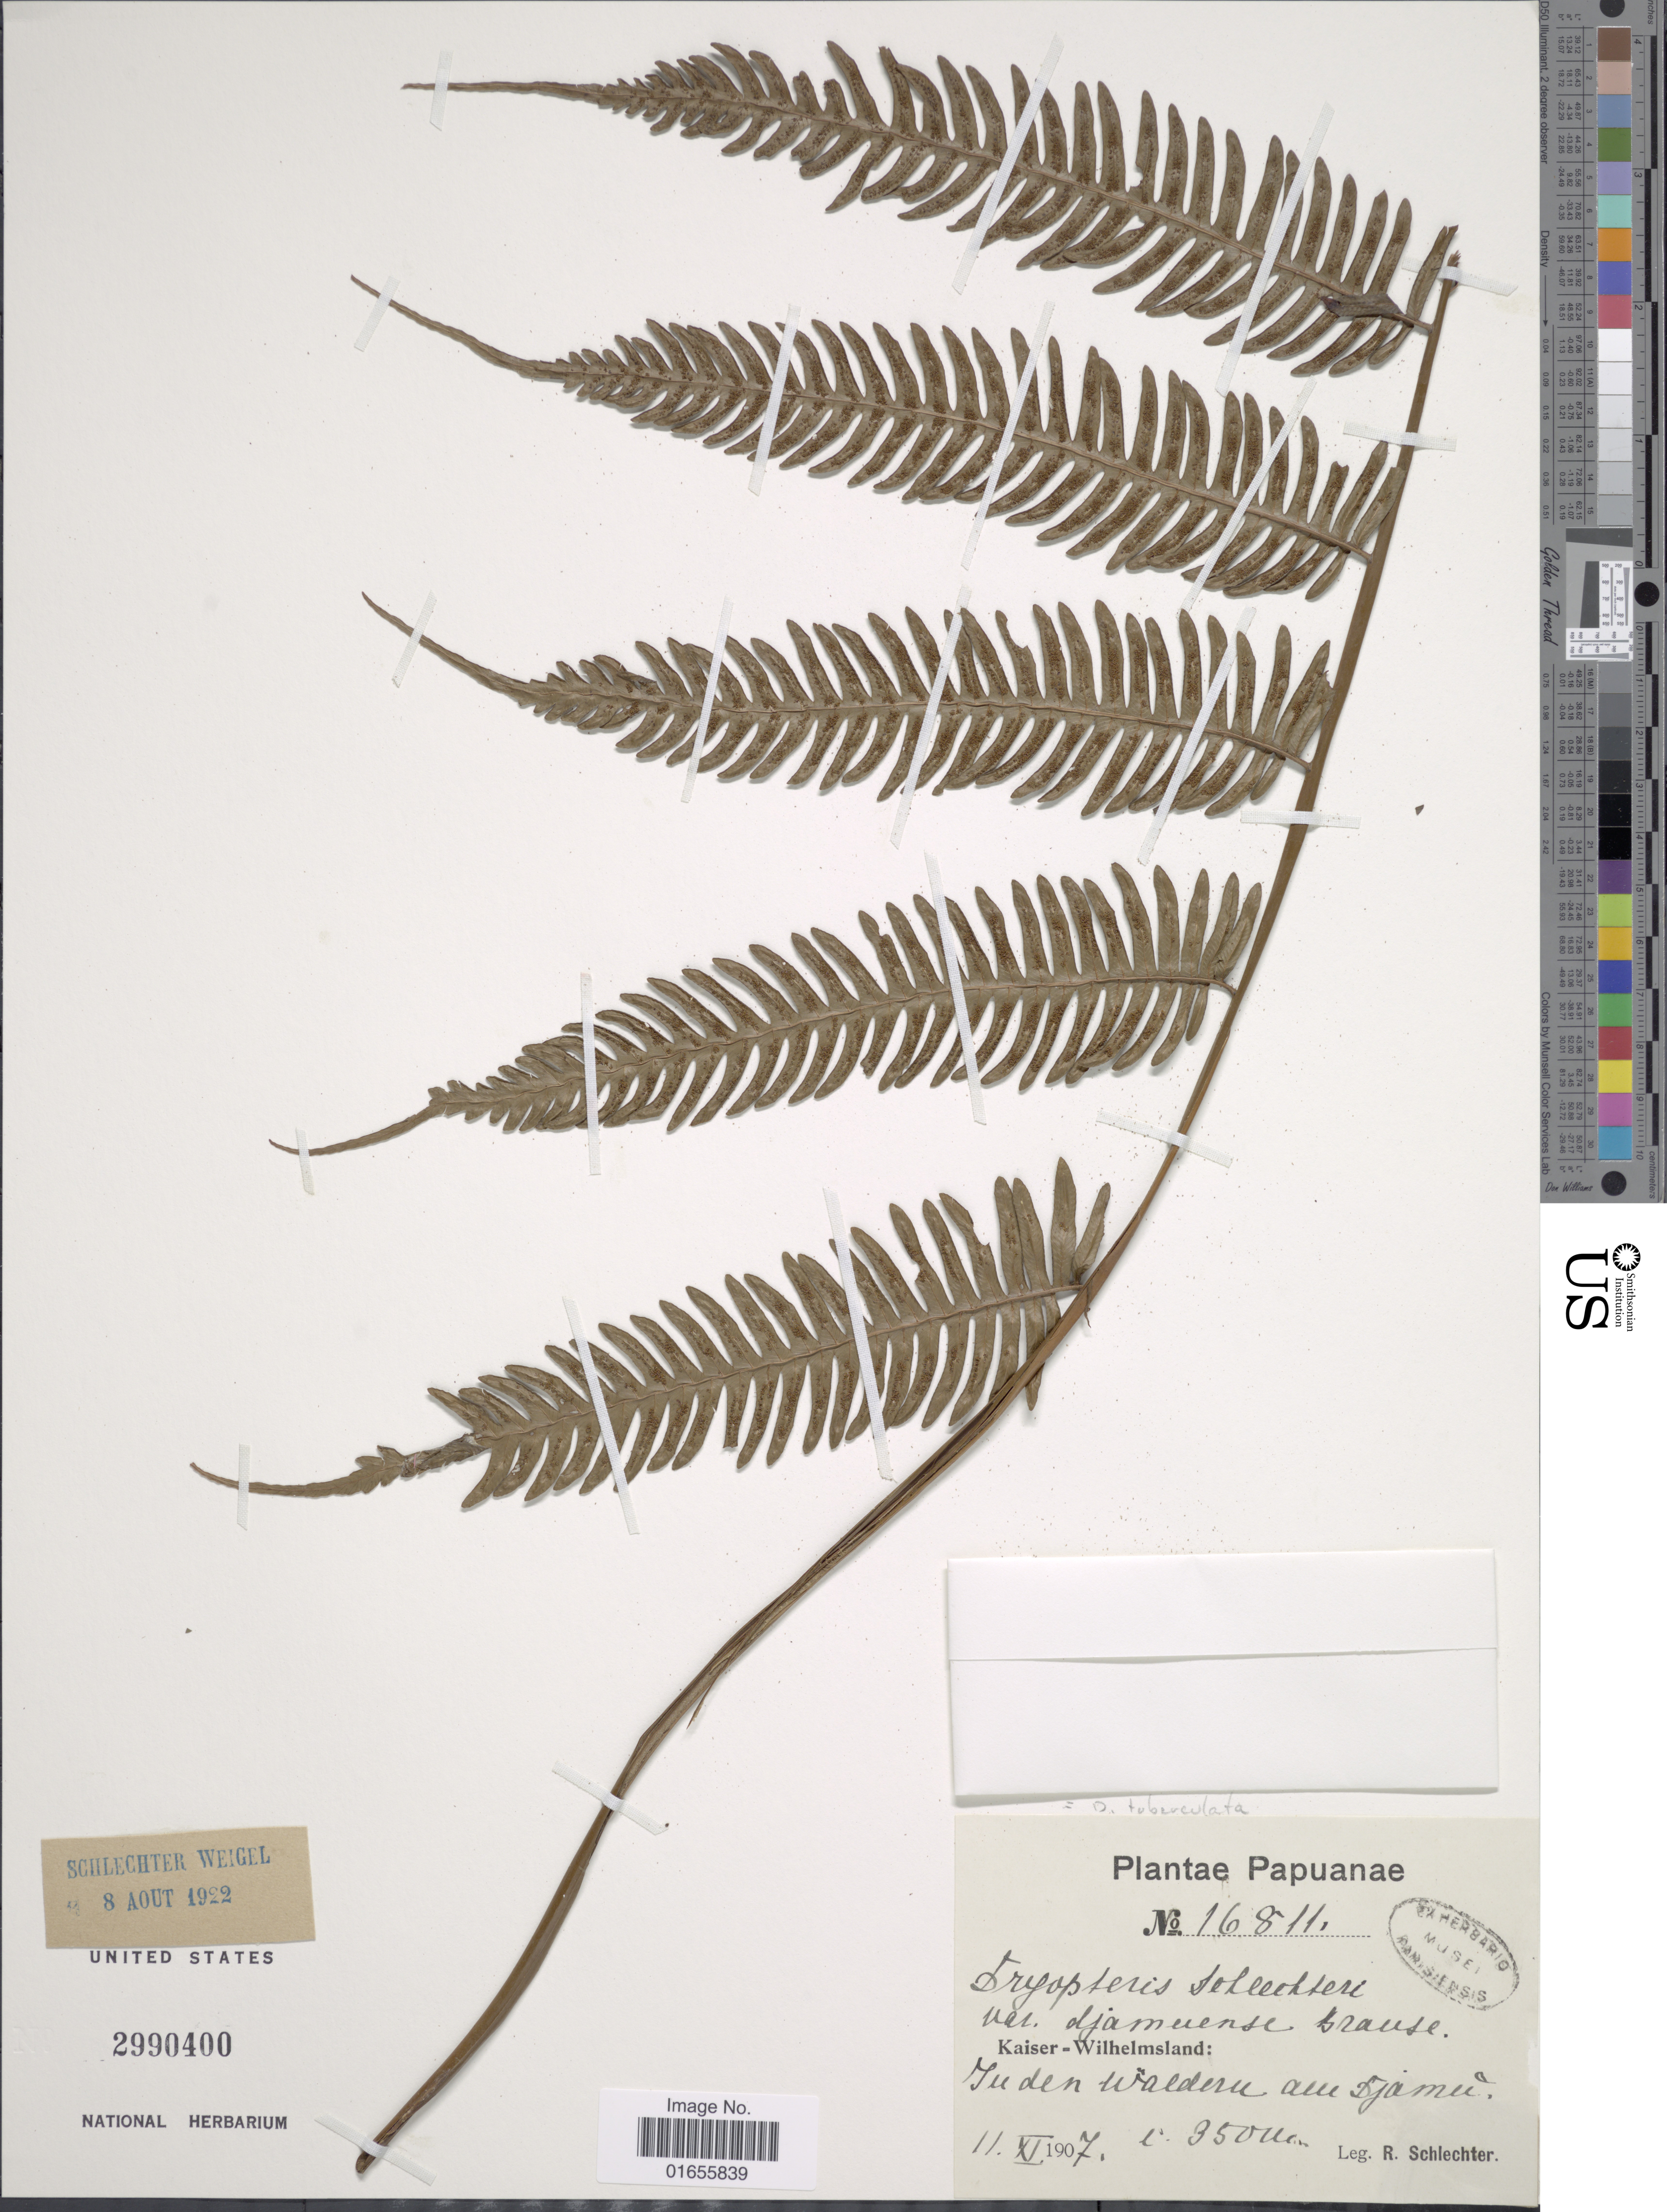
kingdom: Plantae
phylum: Tracheophyta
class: Polypodiopsida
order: Polypodiales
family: Thelypteridaceae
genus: Plesioneuron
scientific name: Plesioneuron tuberculatum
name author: (Ces.) Holttum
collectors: F. R. R. Schlechter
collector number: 16811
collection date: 1907-11-11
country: Papua New Guinea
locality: Kaiser - Wilhelmsland, in den Wäldern am Djamu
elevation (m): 350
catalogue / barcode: US 2990400